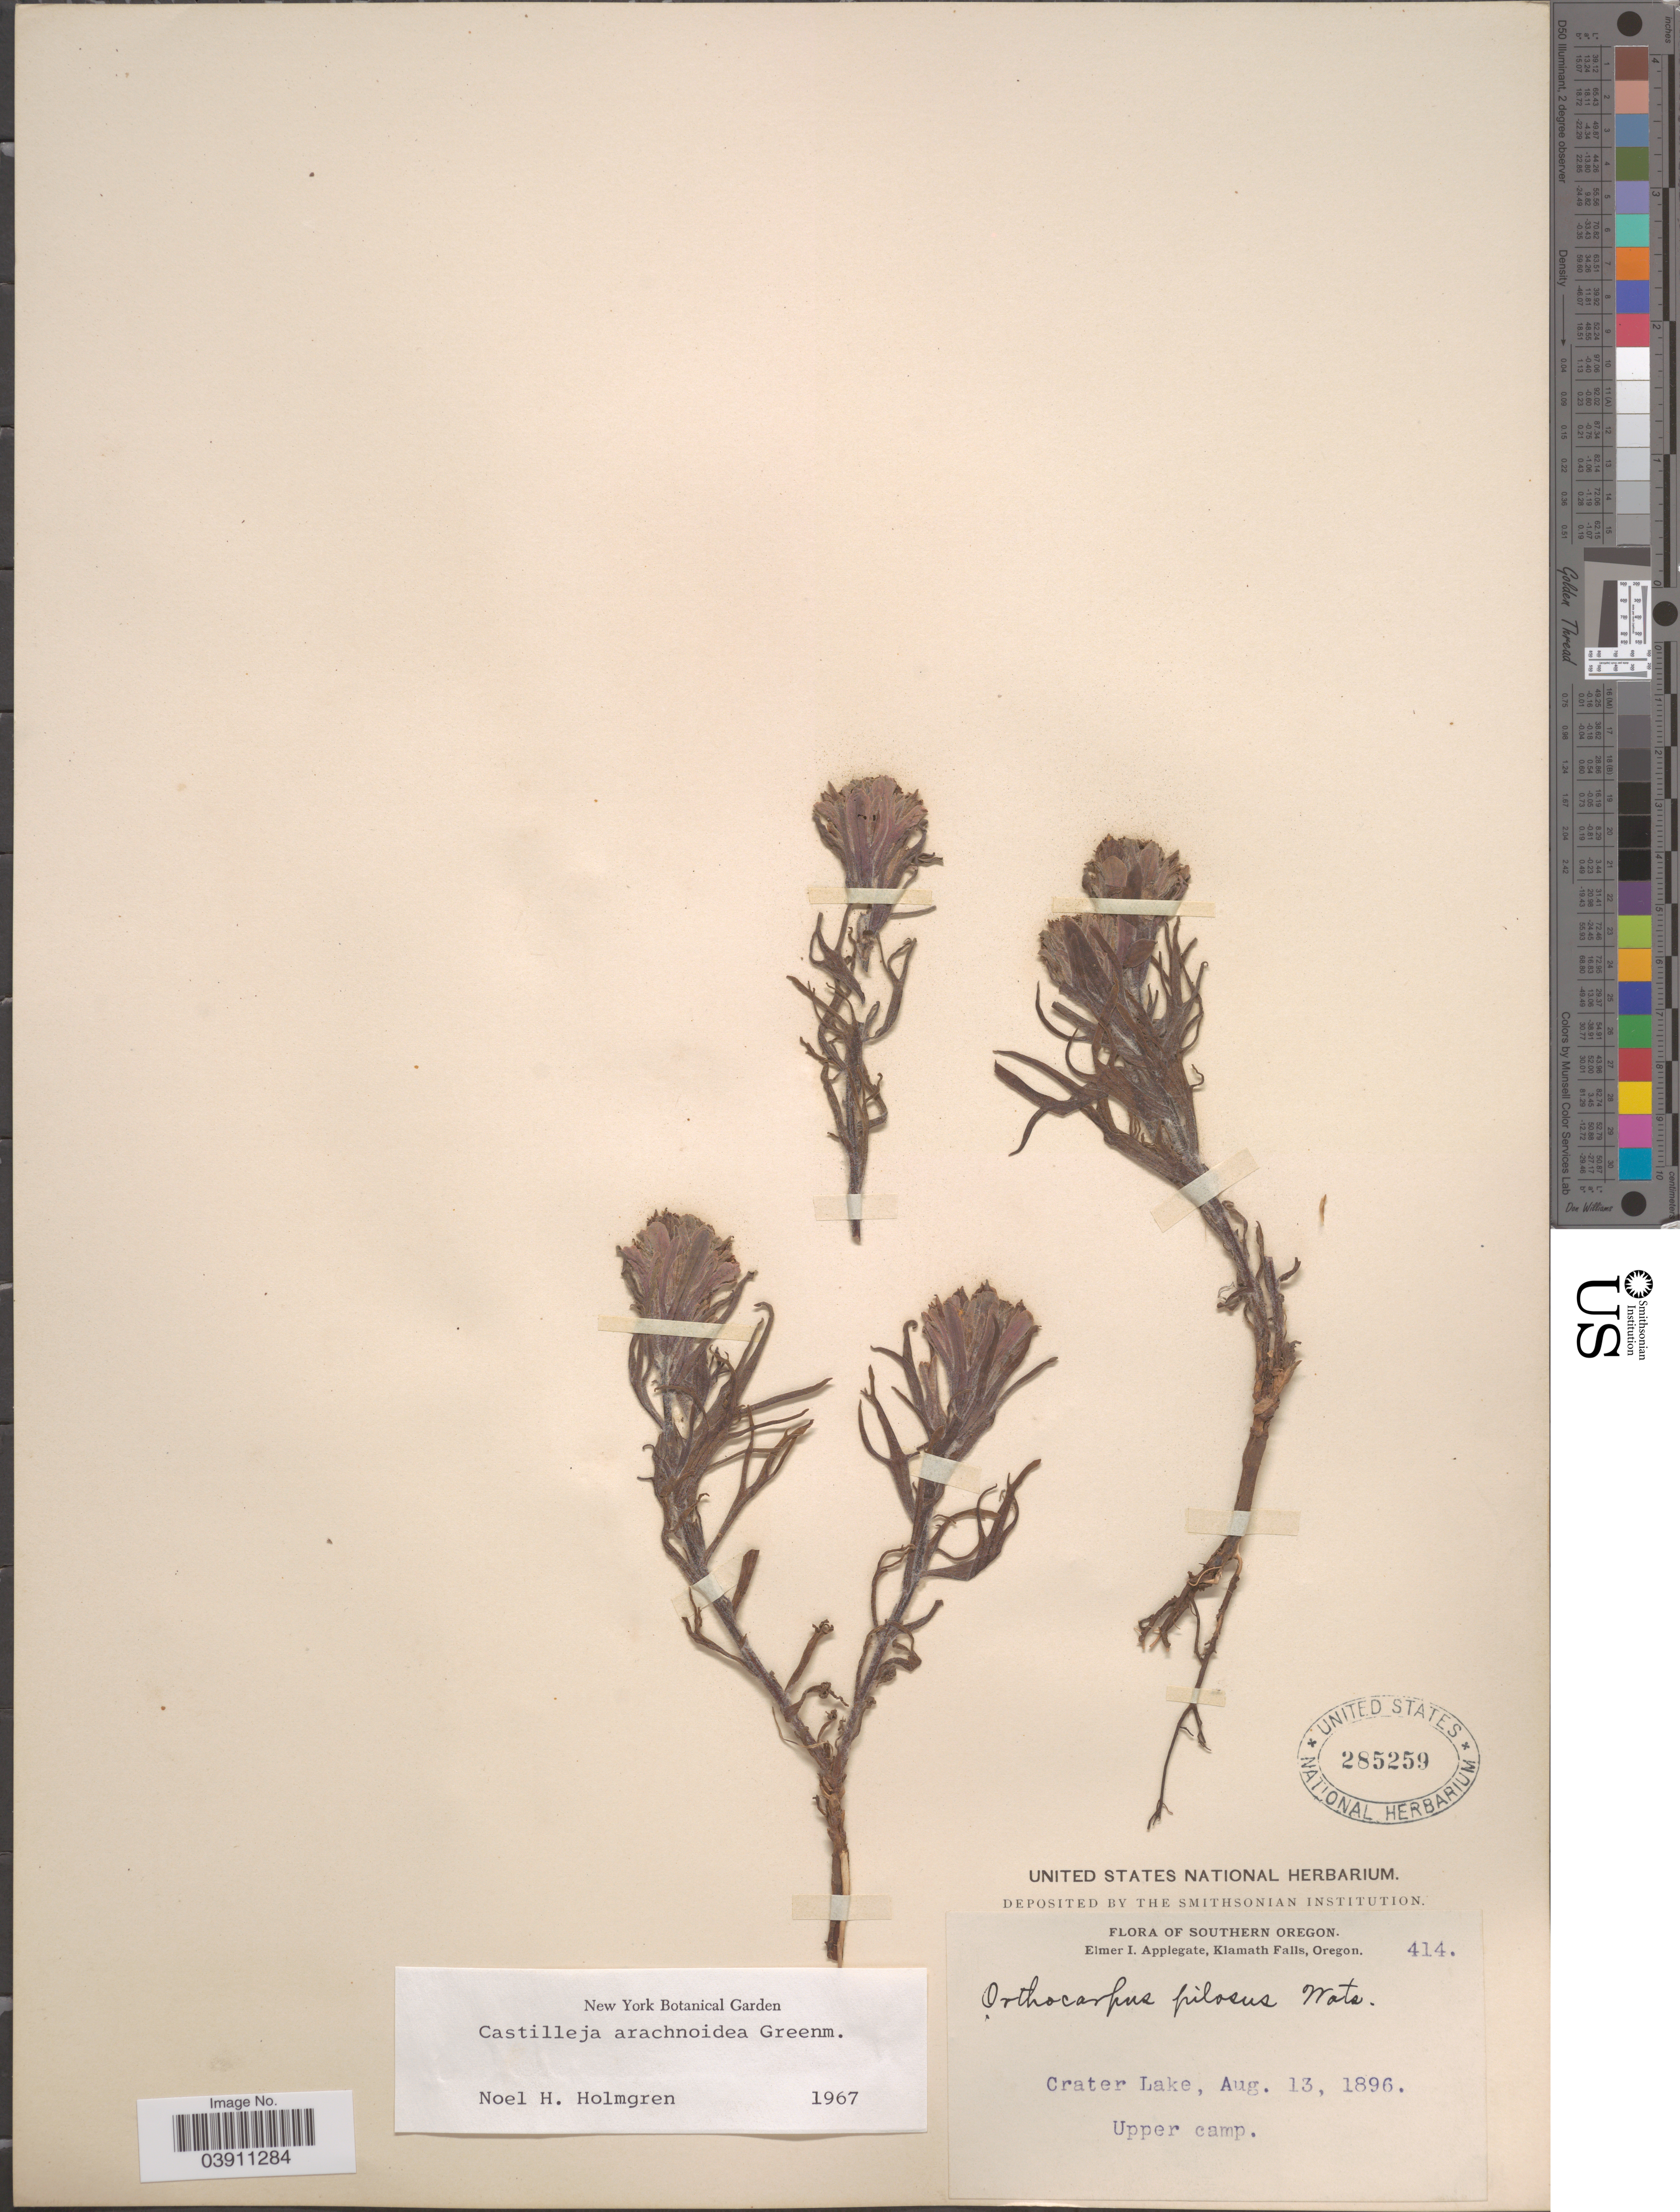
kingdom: Plantae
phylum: Tracheophyta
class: Magnoliopsida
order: Lamiales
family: Orobanchaceae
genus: Castilleja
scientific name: Castilleja arachnoidea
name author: Greenm.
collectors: E. I. Applegate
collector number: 414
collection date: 1896-08-13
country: United States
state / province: Oregon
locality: Southern Oregon. Klamath Falls. Crater Lake. Upper camp.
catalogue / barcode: US 285259